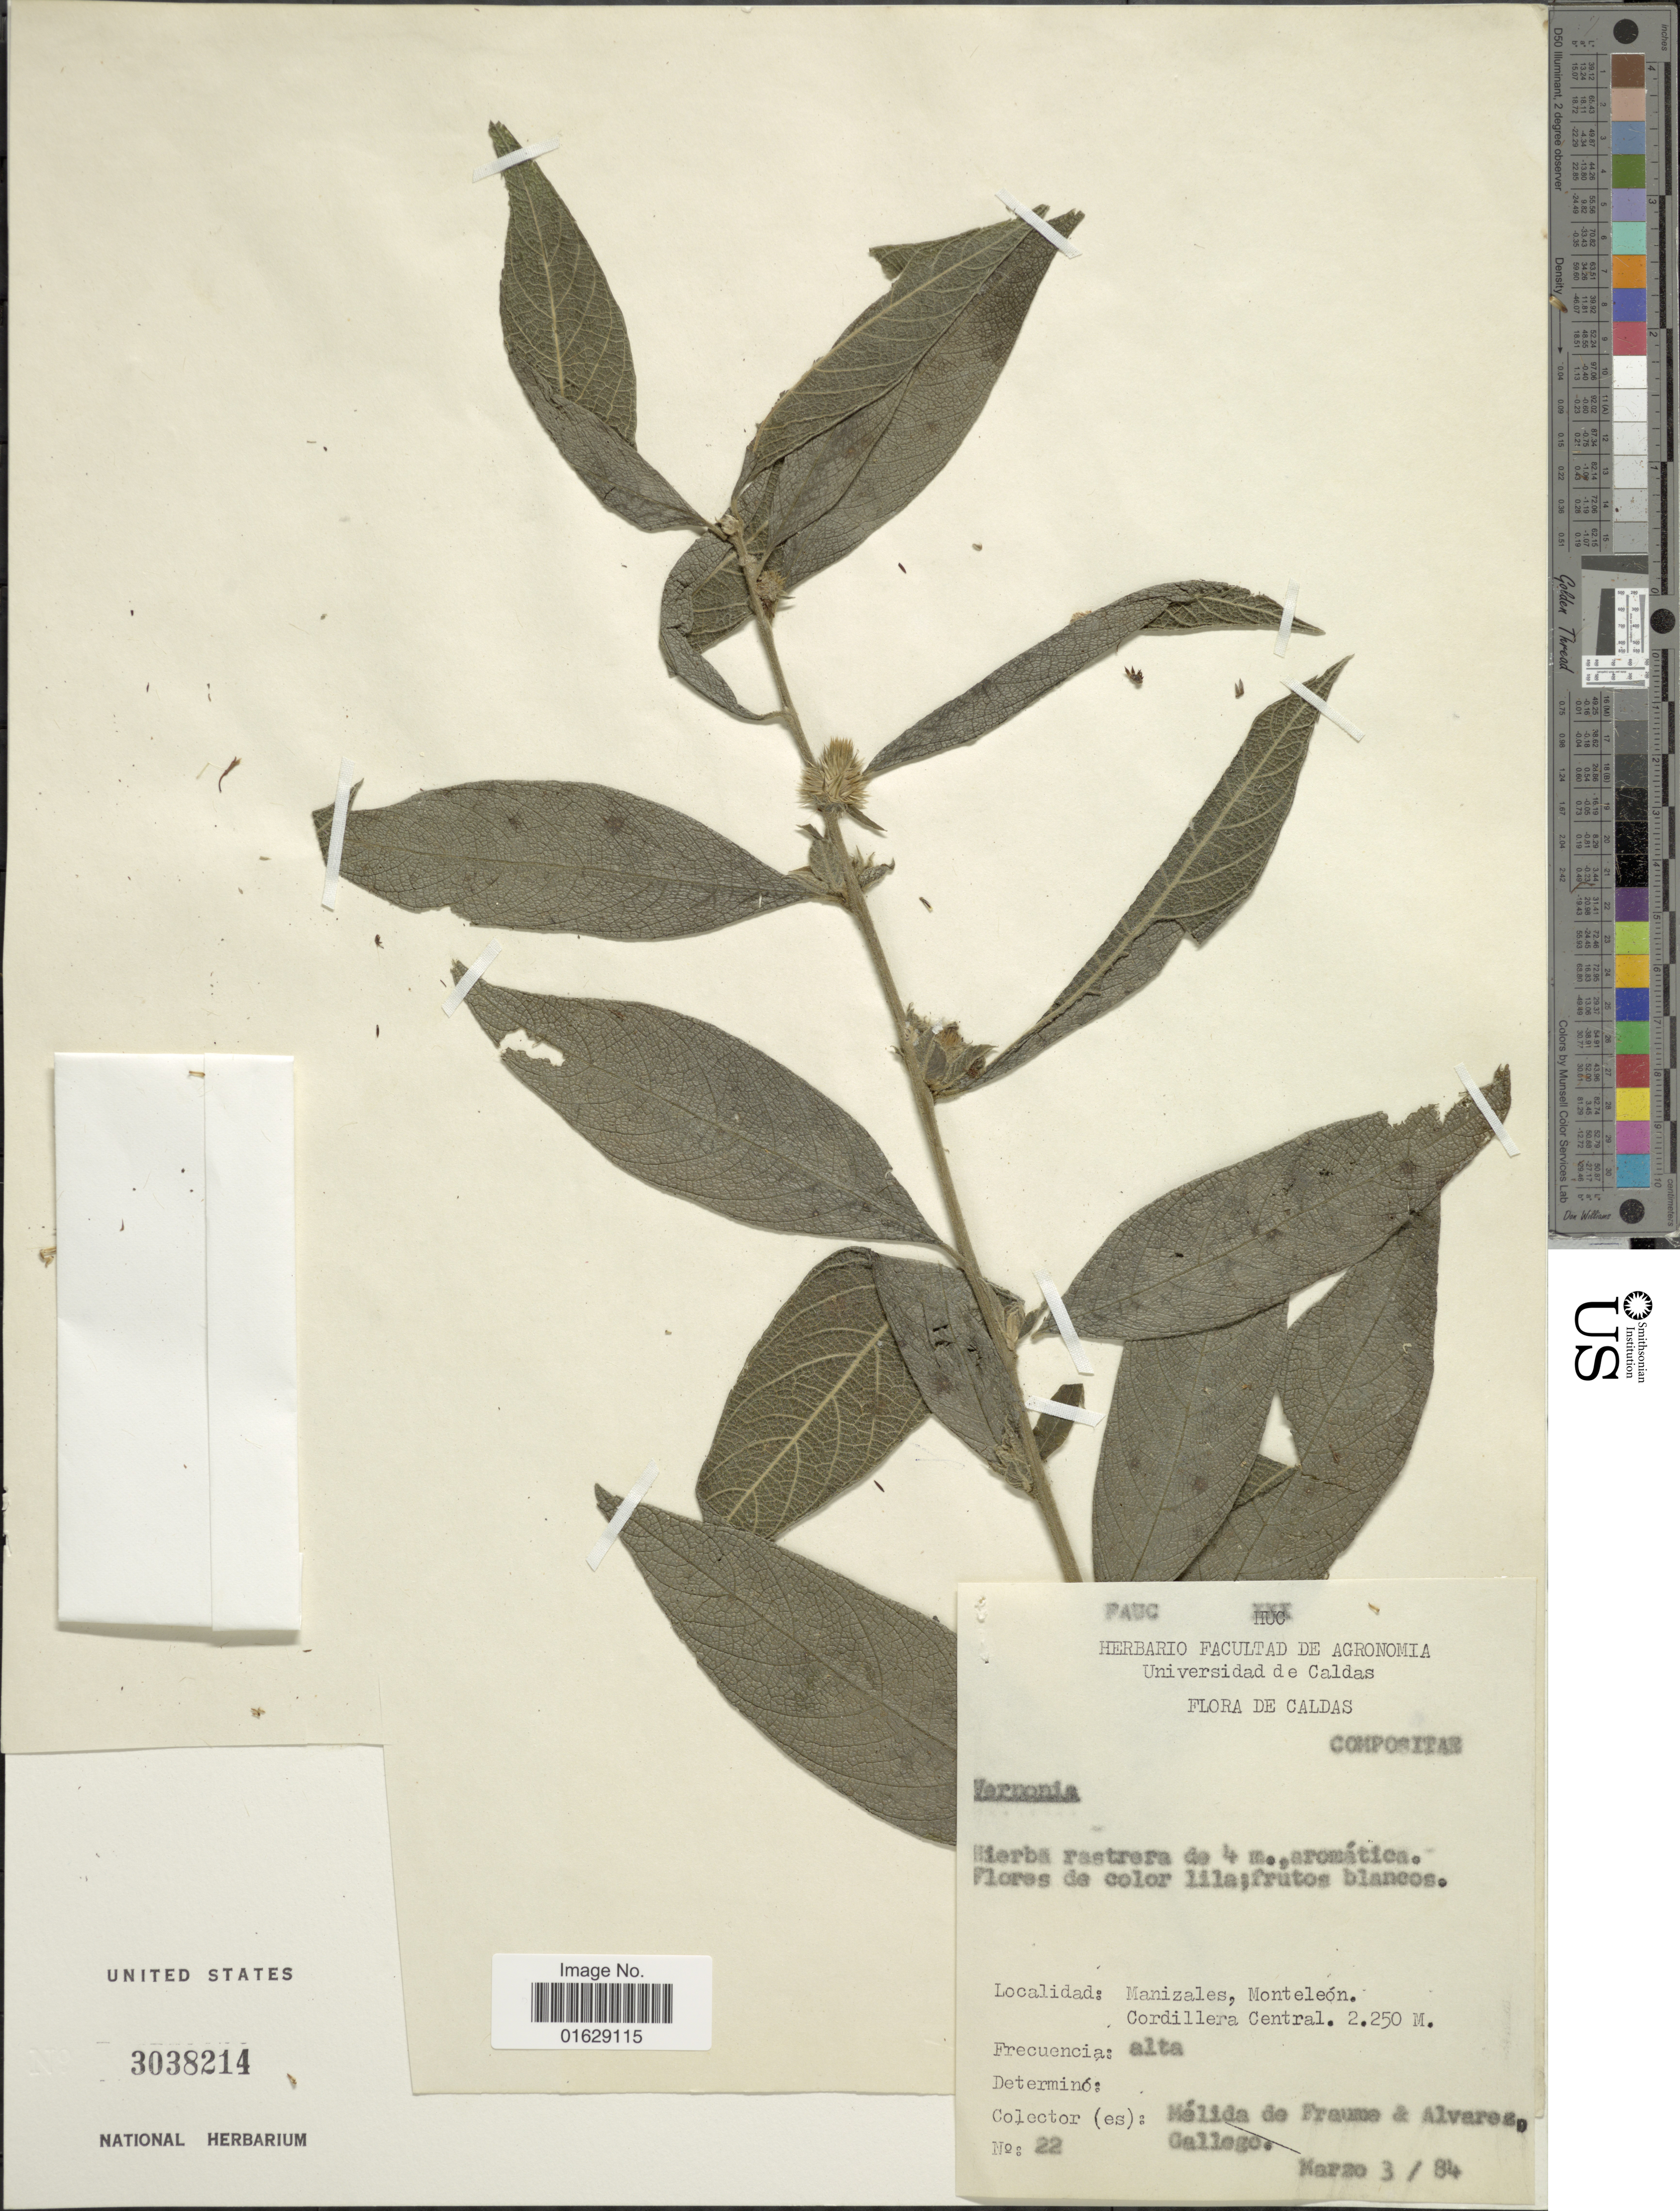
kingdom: Plantae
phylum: Tracheophyta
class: Magnoliopsida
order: Asterales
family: Asteraceae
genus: Lepidaploa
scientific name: Lepidaploa sp.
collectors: M. Fraume & A. Gallego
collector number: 22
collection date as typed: Transcribed d/m/y: 3/3/84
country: Colombia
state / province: Caldas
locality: Manizales, Monteleon. Cordillera Central.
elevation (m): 2250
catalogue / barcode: US 3038214